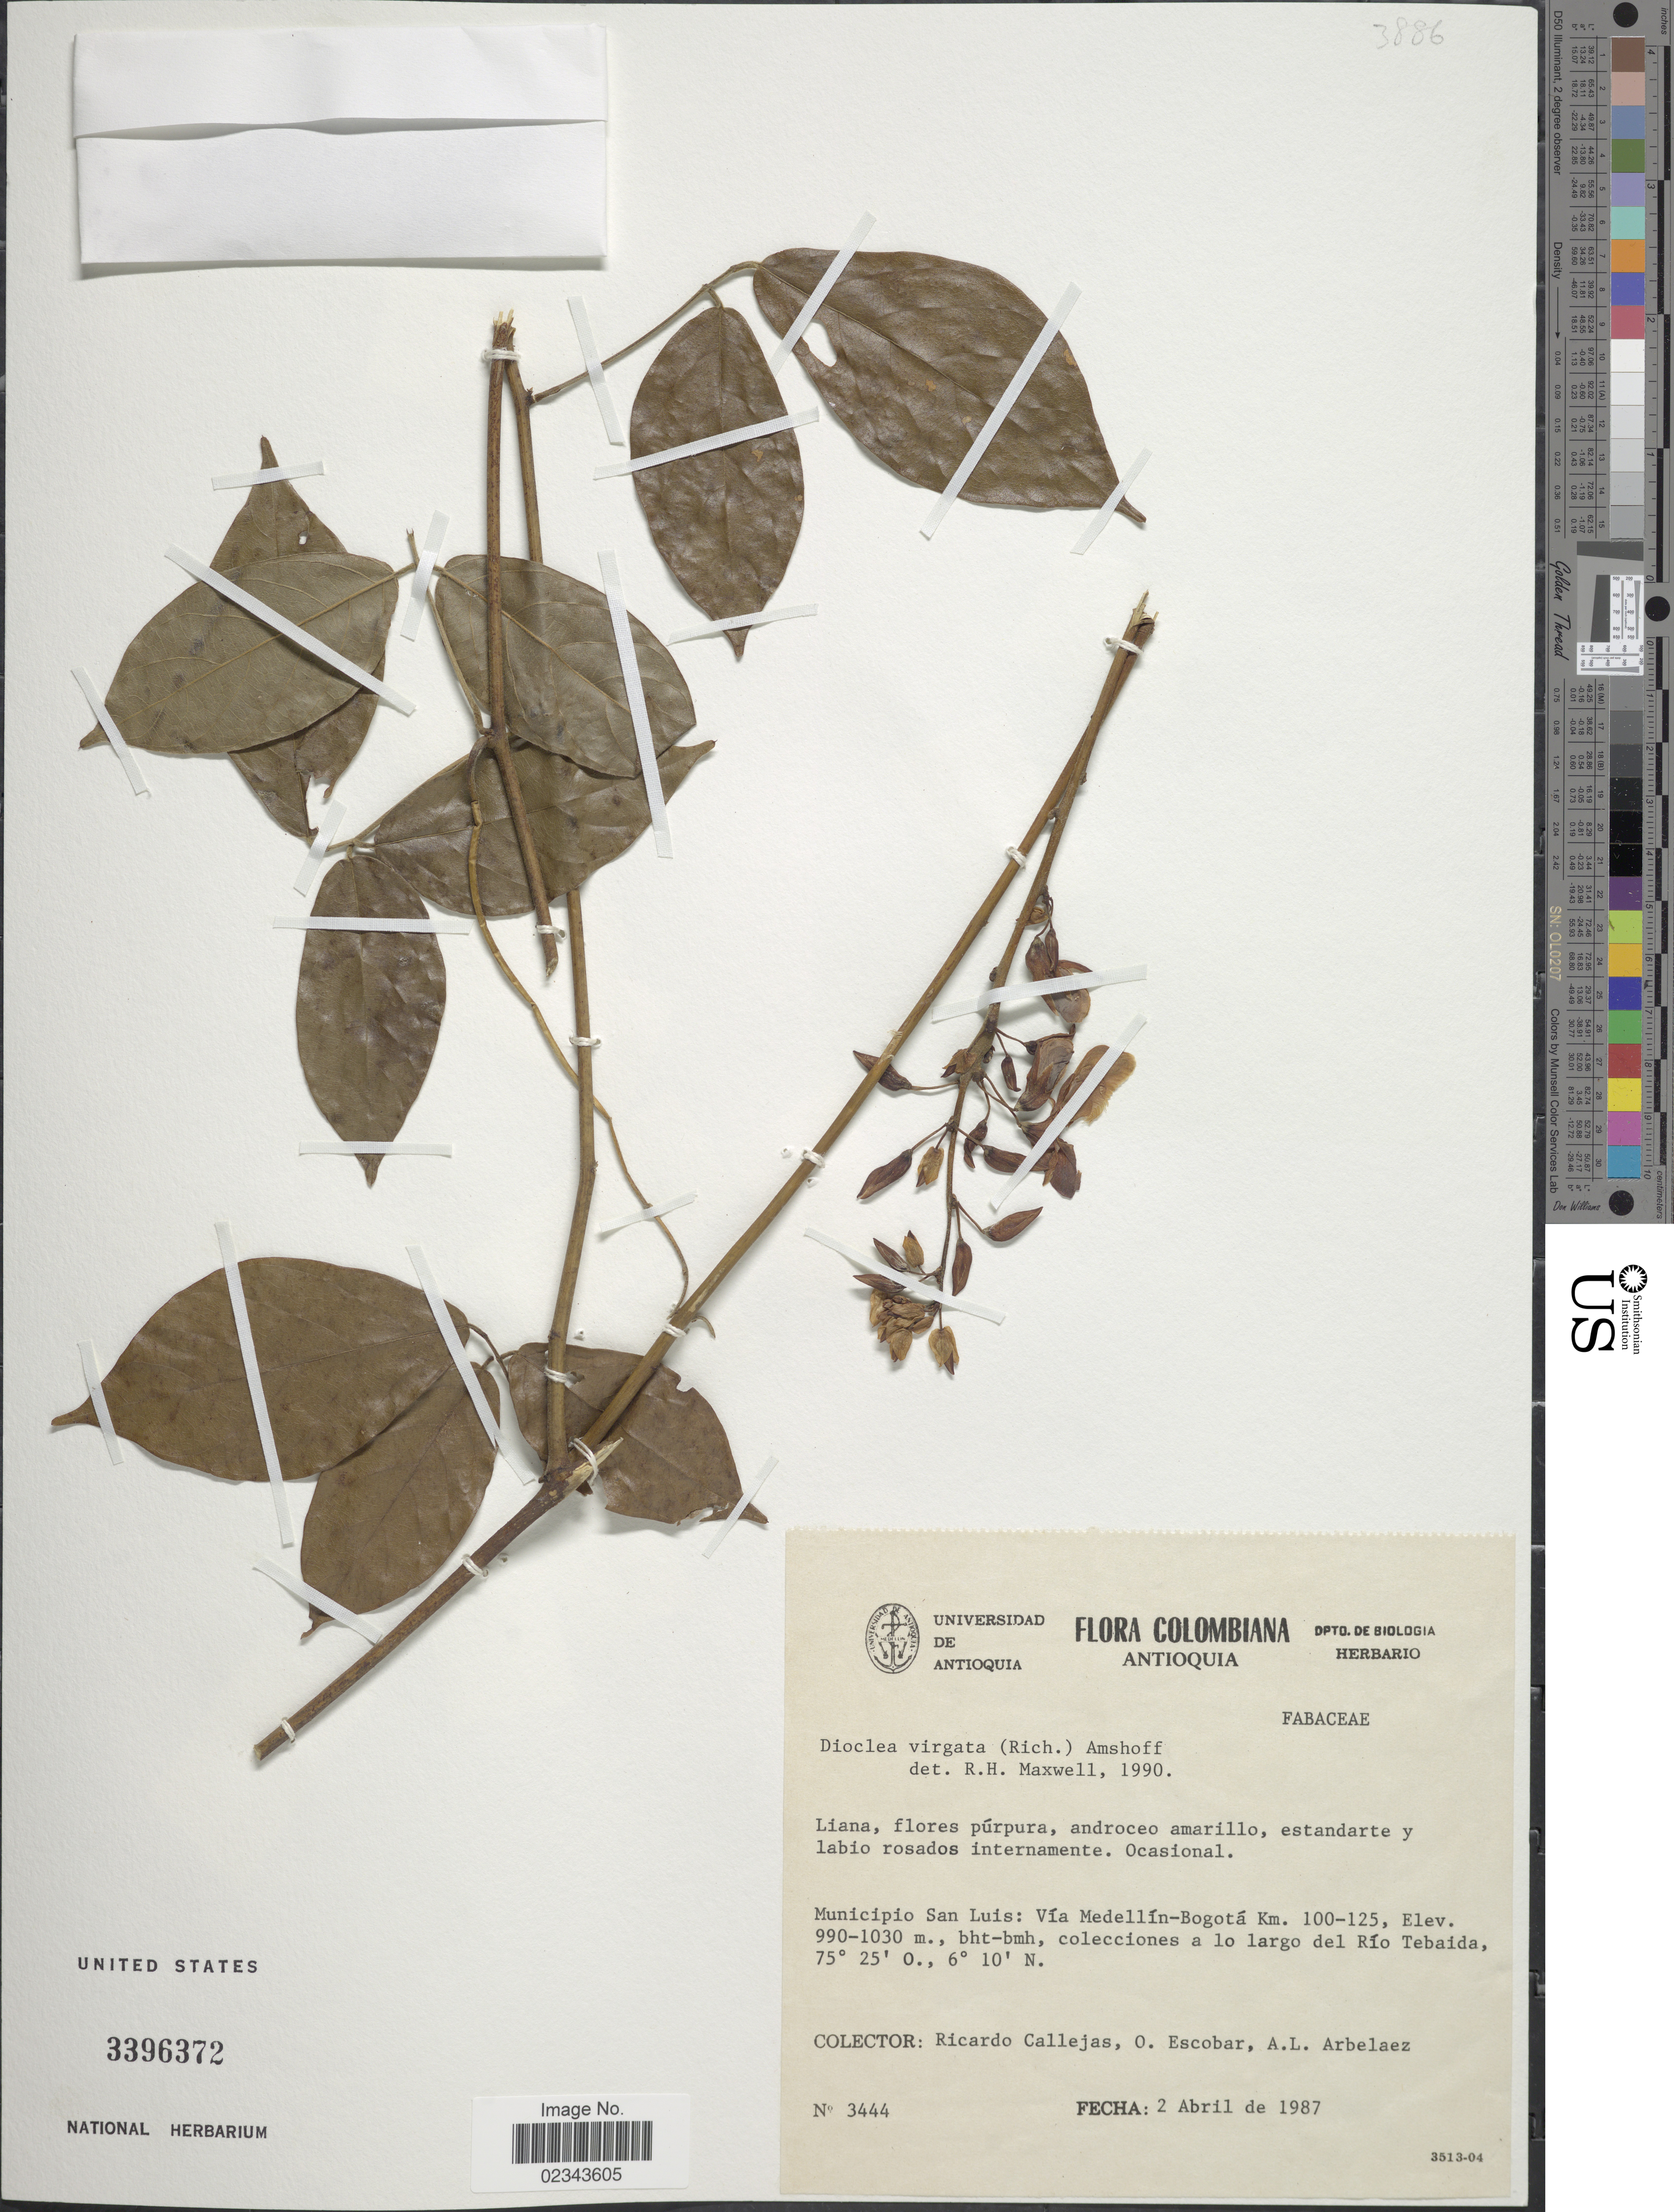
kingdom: Plantae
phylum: Tracheophyta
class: Magnoliopsida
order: Fabales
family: Fabaceae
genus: Dioclea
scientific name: Dioclea virgata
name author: (Rich.) Amshoff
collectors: R. Callejas, O. Escobar & A. Arbeláez Alvarez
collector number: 3444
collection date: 1987-04-02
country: Colombia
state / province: Antioquia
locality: Municipio San Luiz: Via Medellin-Bogota Km. 100-125, bht-bmh, a lo largo del Rio Tebaida.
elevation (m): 990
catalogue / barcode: US 3396372